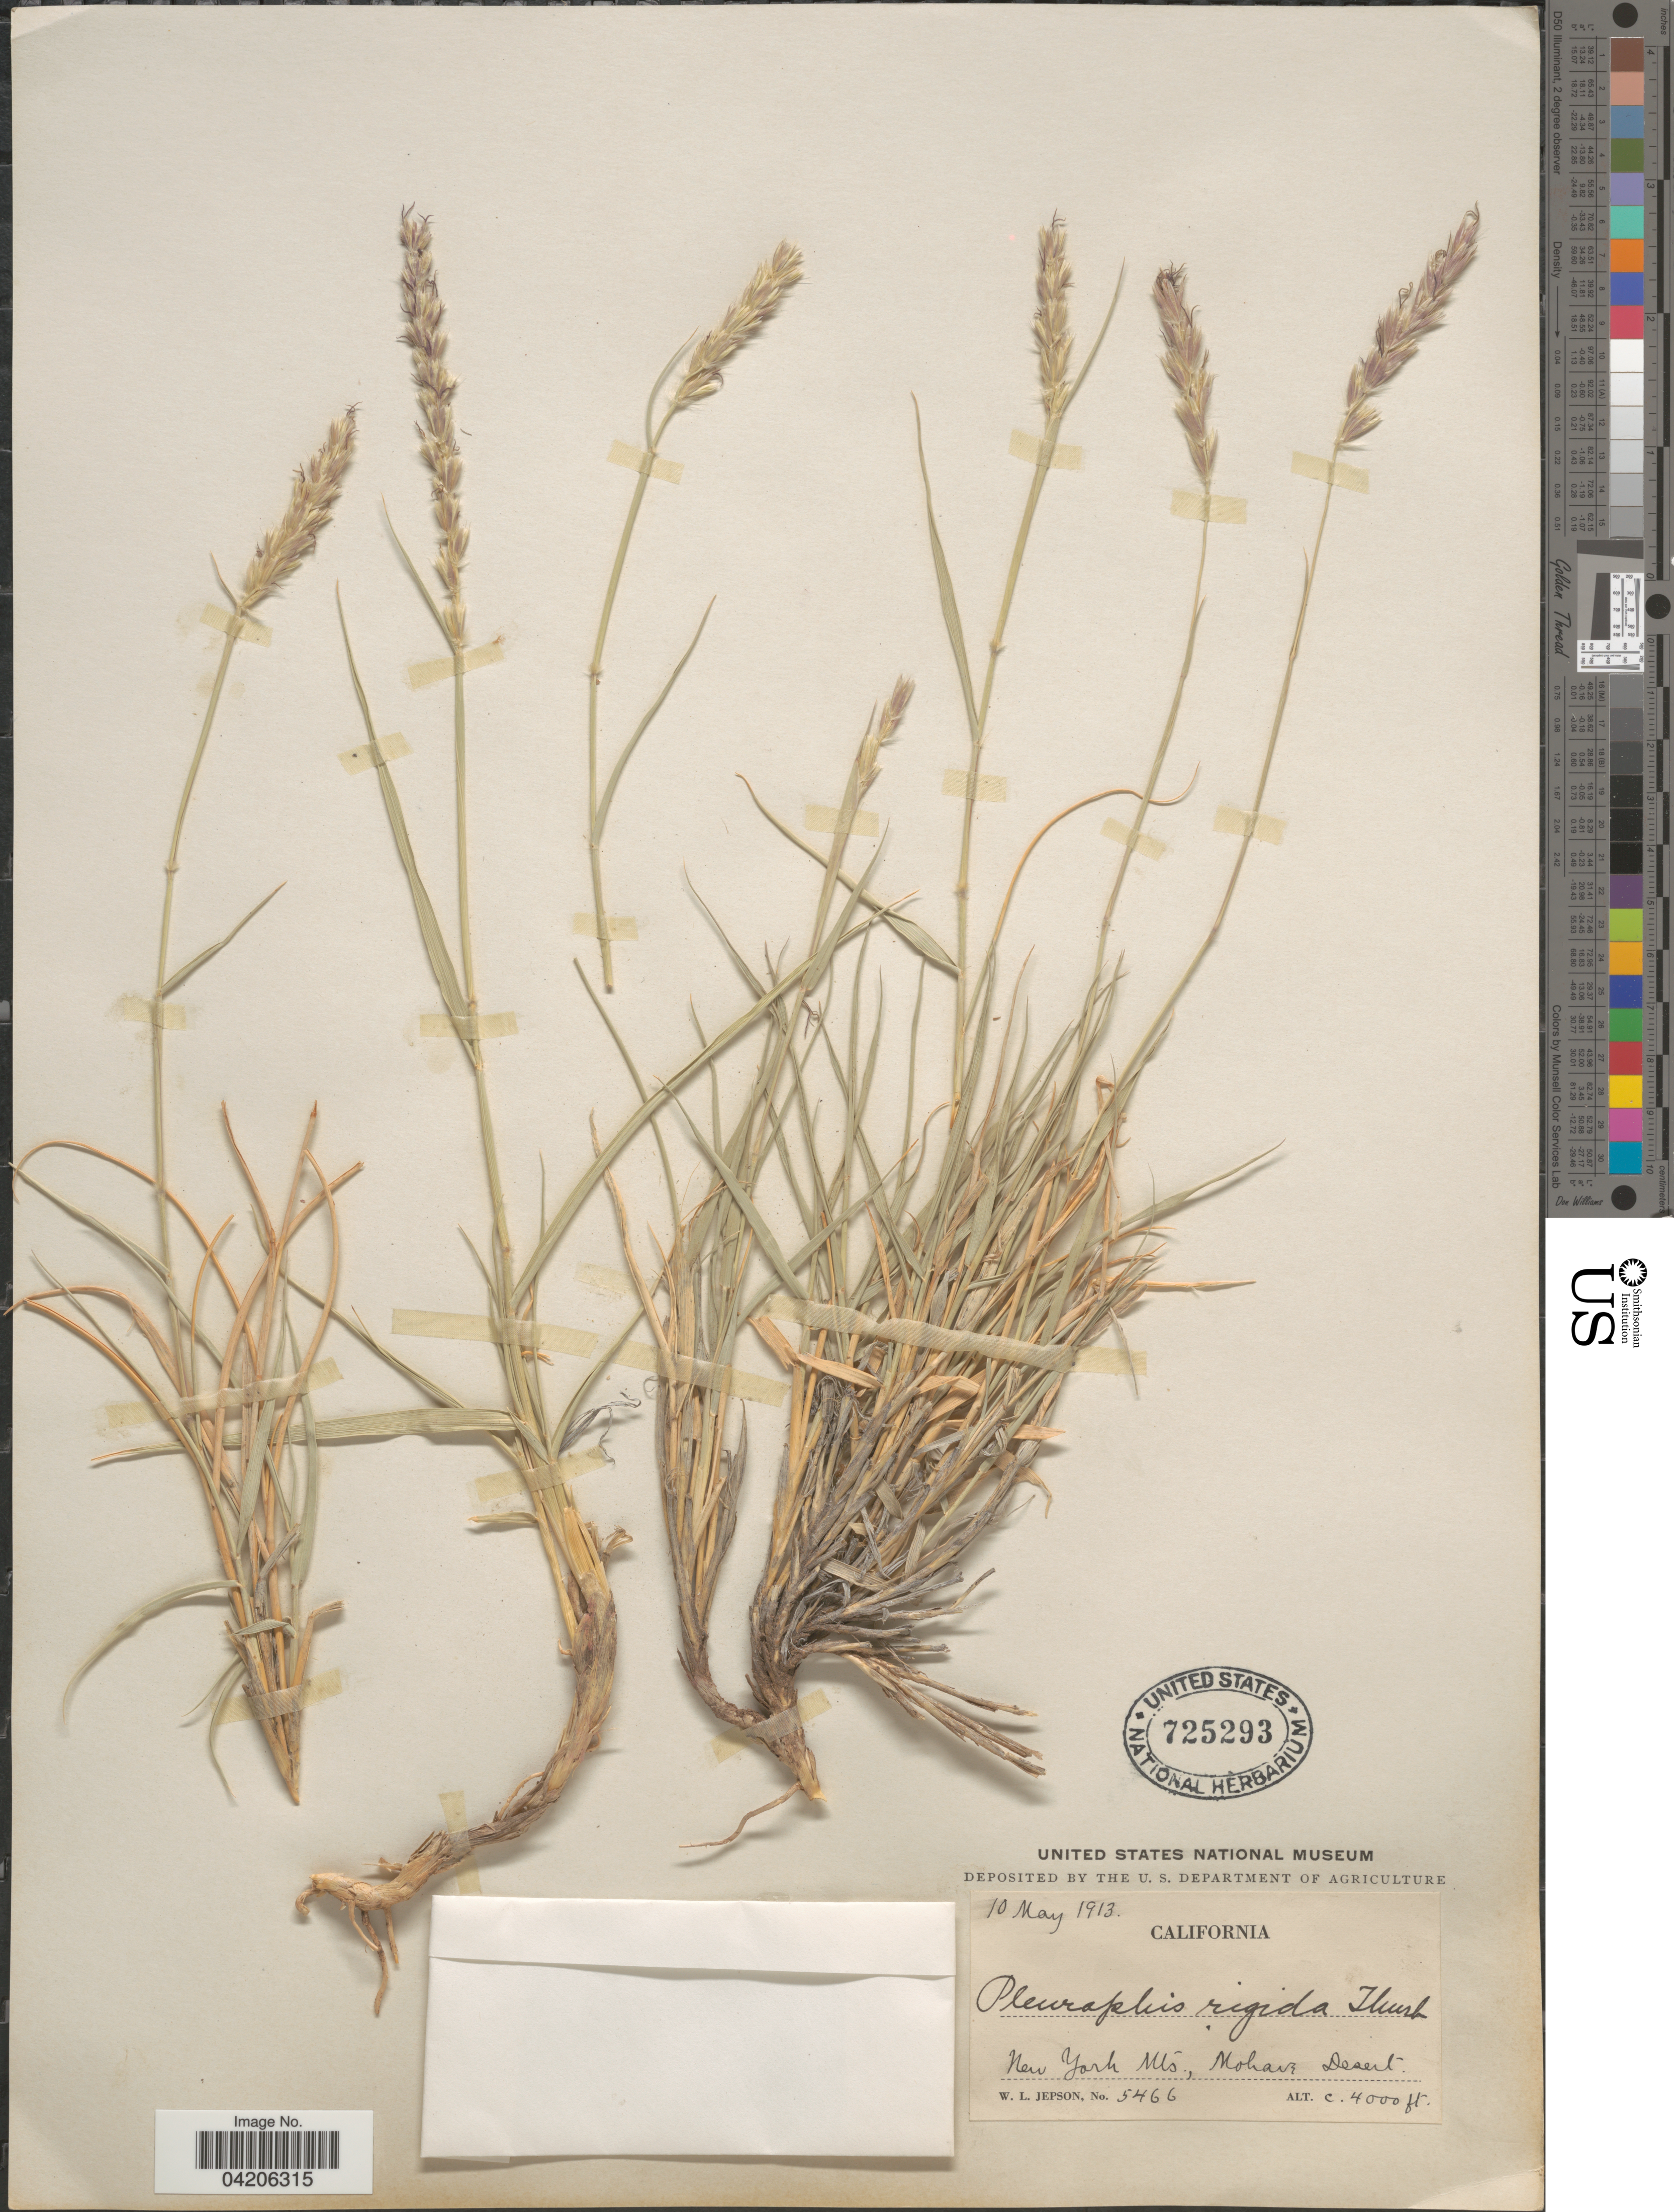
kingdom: Plantae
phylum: Tracheophyta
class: Liliopsida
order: Poales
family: Poaceae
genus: Hilaria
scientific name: Hilaria rigida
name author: (Thurb.) Benth. ex Scribn.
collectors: W. L. Jepson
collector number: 5466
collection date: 1913-05-10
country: United States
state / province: California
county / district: Kern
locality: New York Mts., Mohave Desert.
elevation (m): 1219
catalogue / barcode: US 725293